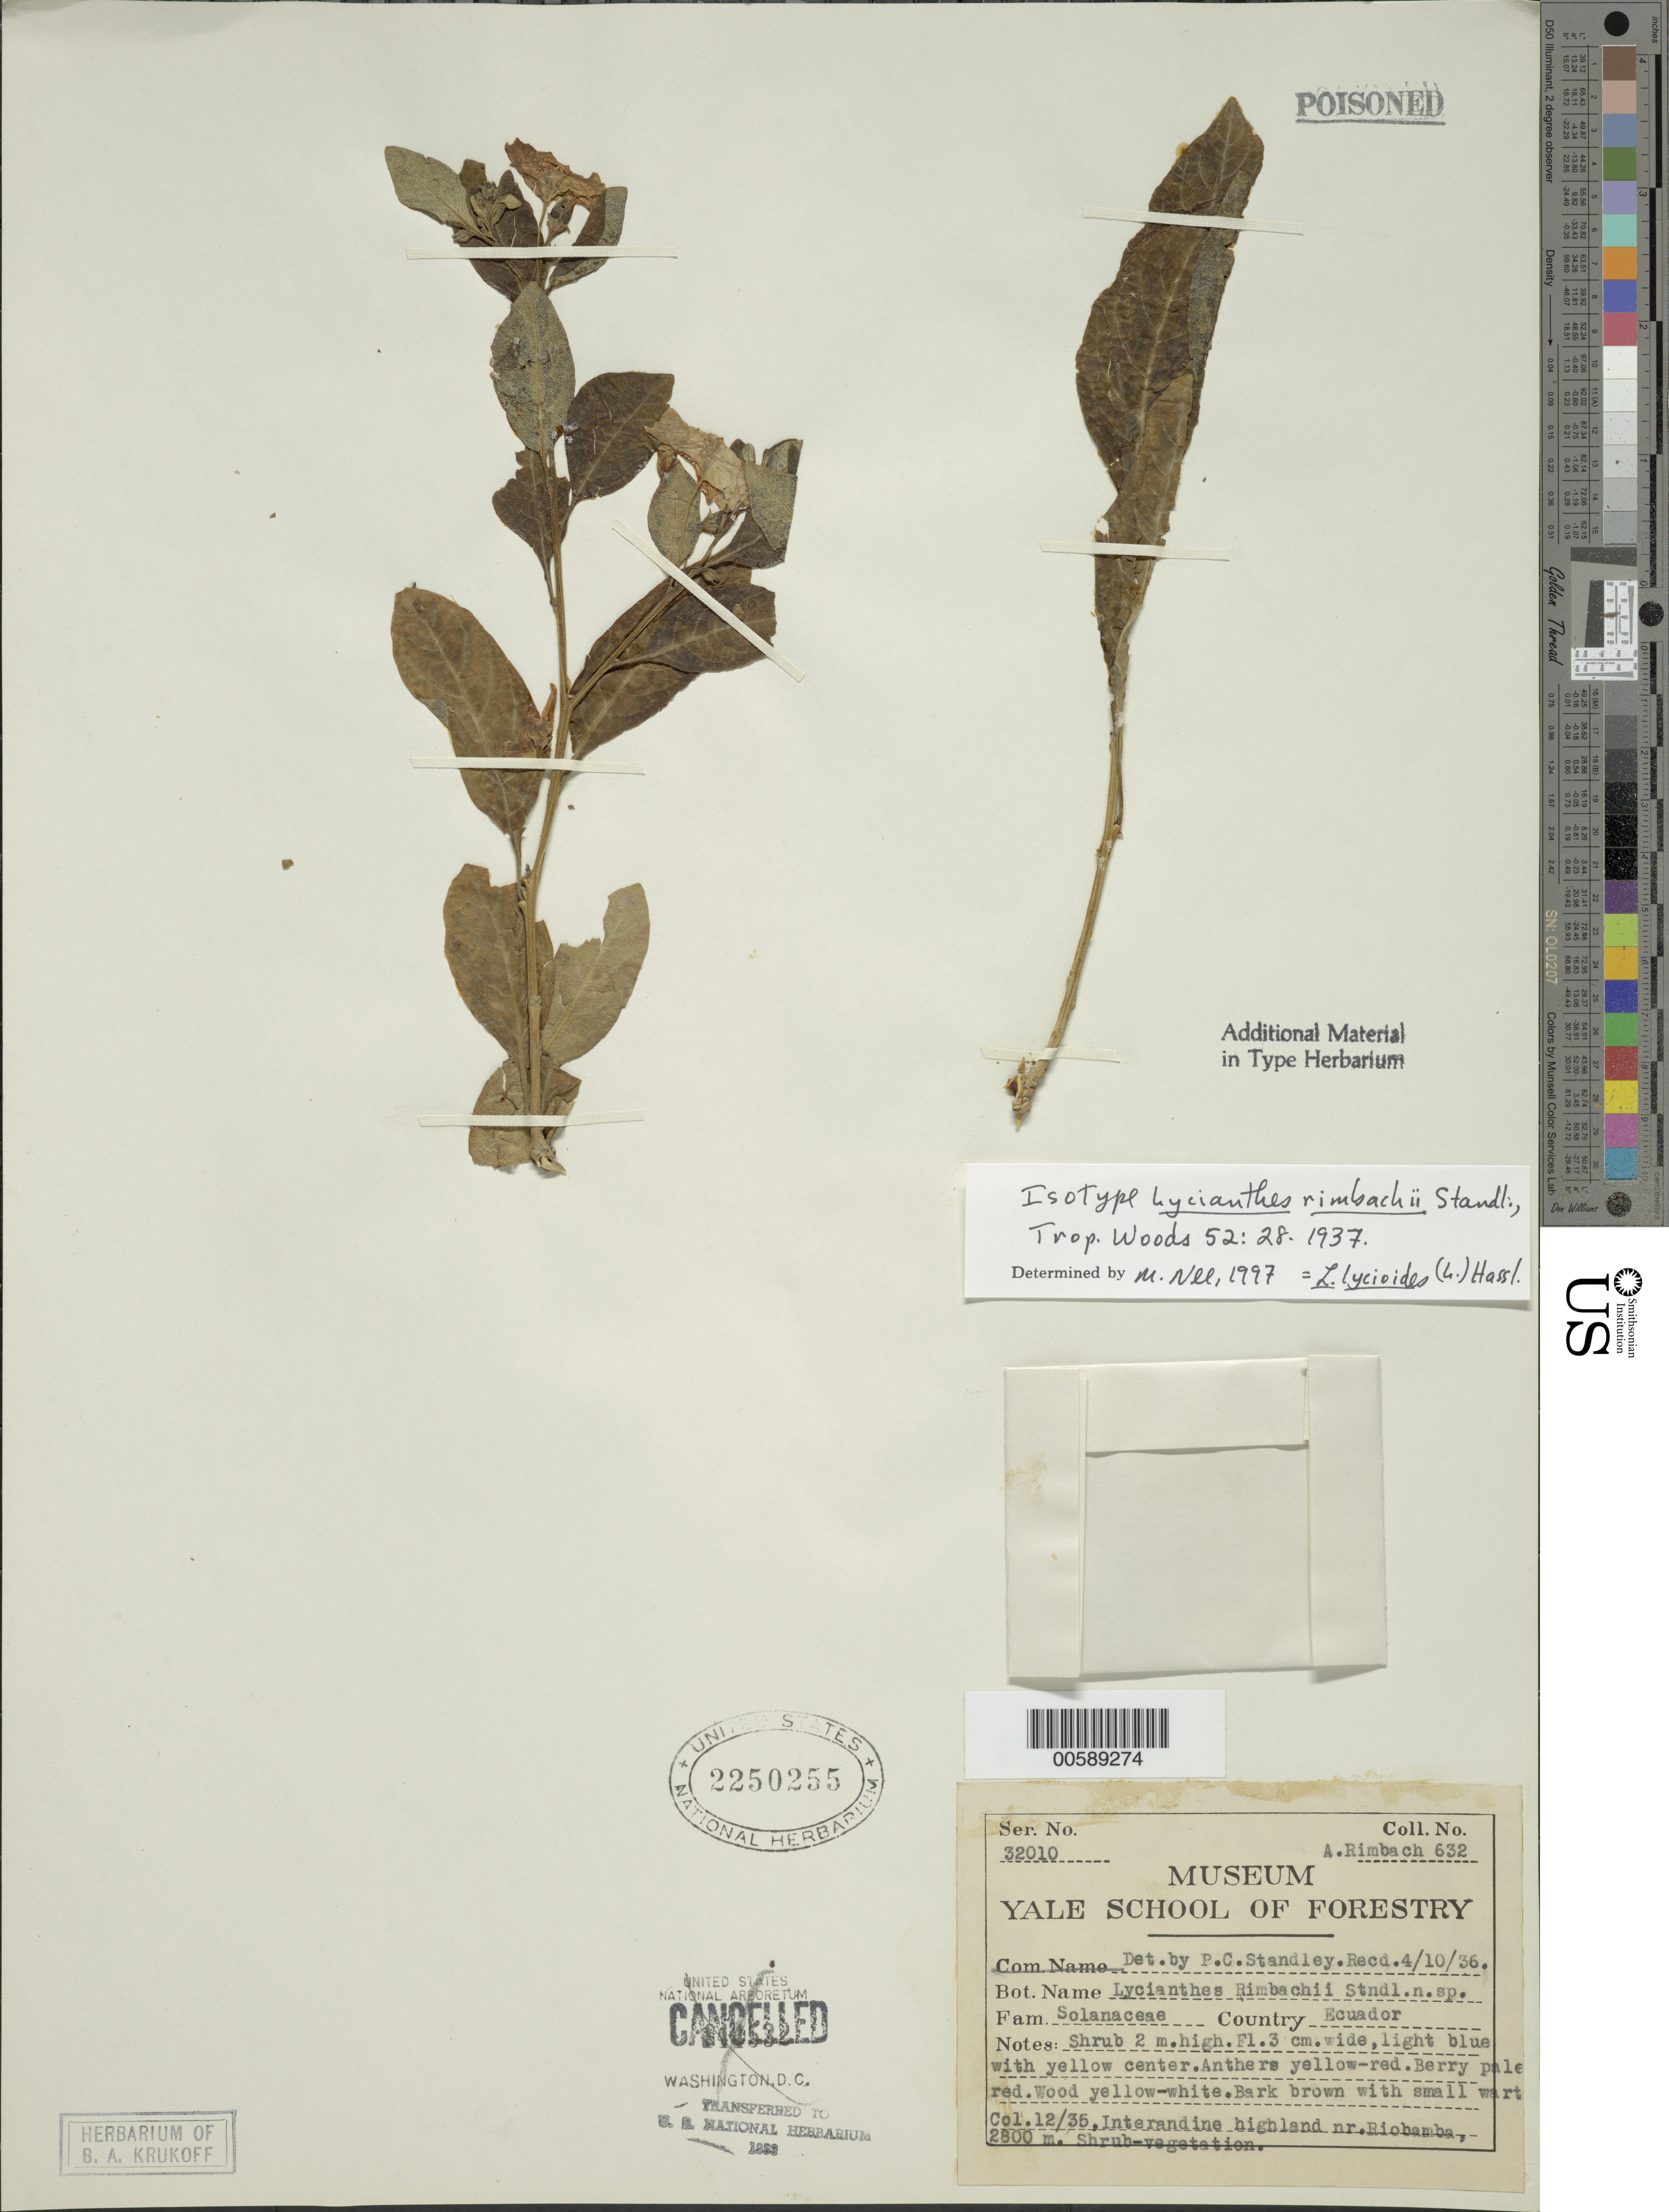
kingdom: Plantae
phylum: Tracheophyta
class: Magnoliopsida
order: Solanales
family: Solanaceae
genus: Lycianthes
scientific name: Lycianthes rimbachii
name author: Standl.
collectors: A. Rimbach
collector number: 632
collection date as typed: Transcribed d/m/y: /12/35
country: Ecuador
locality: Interandine highland nr. Riobamba.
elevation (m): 2800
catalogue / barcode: US 2250255